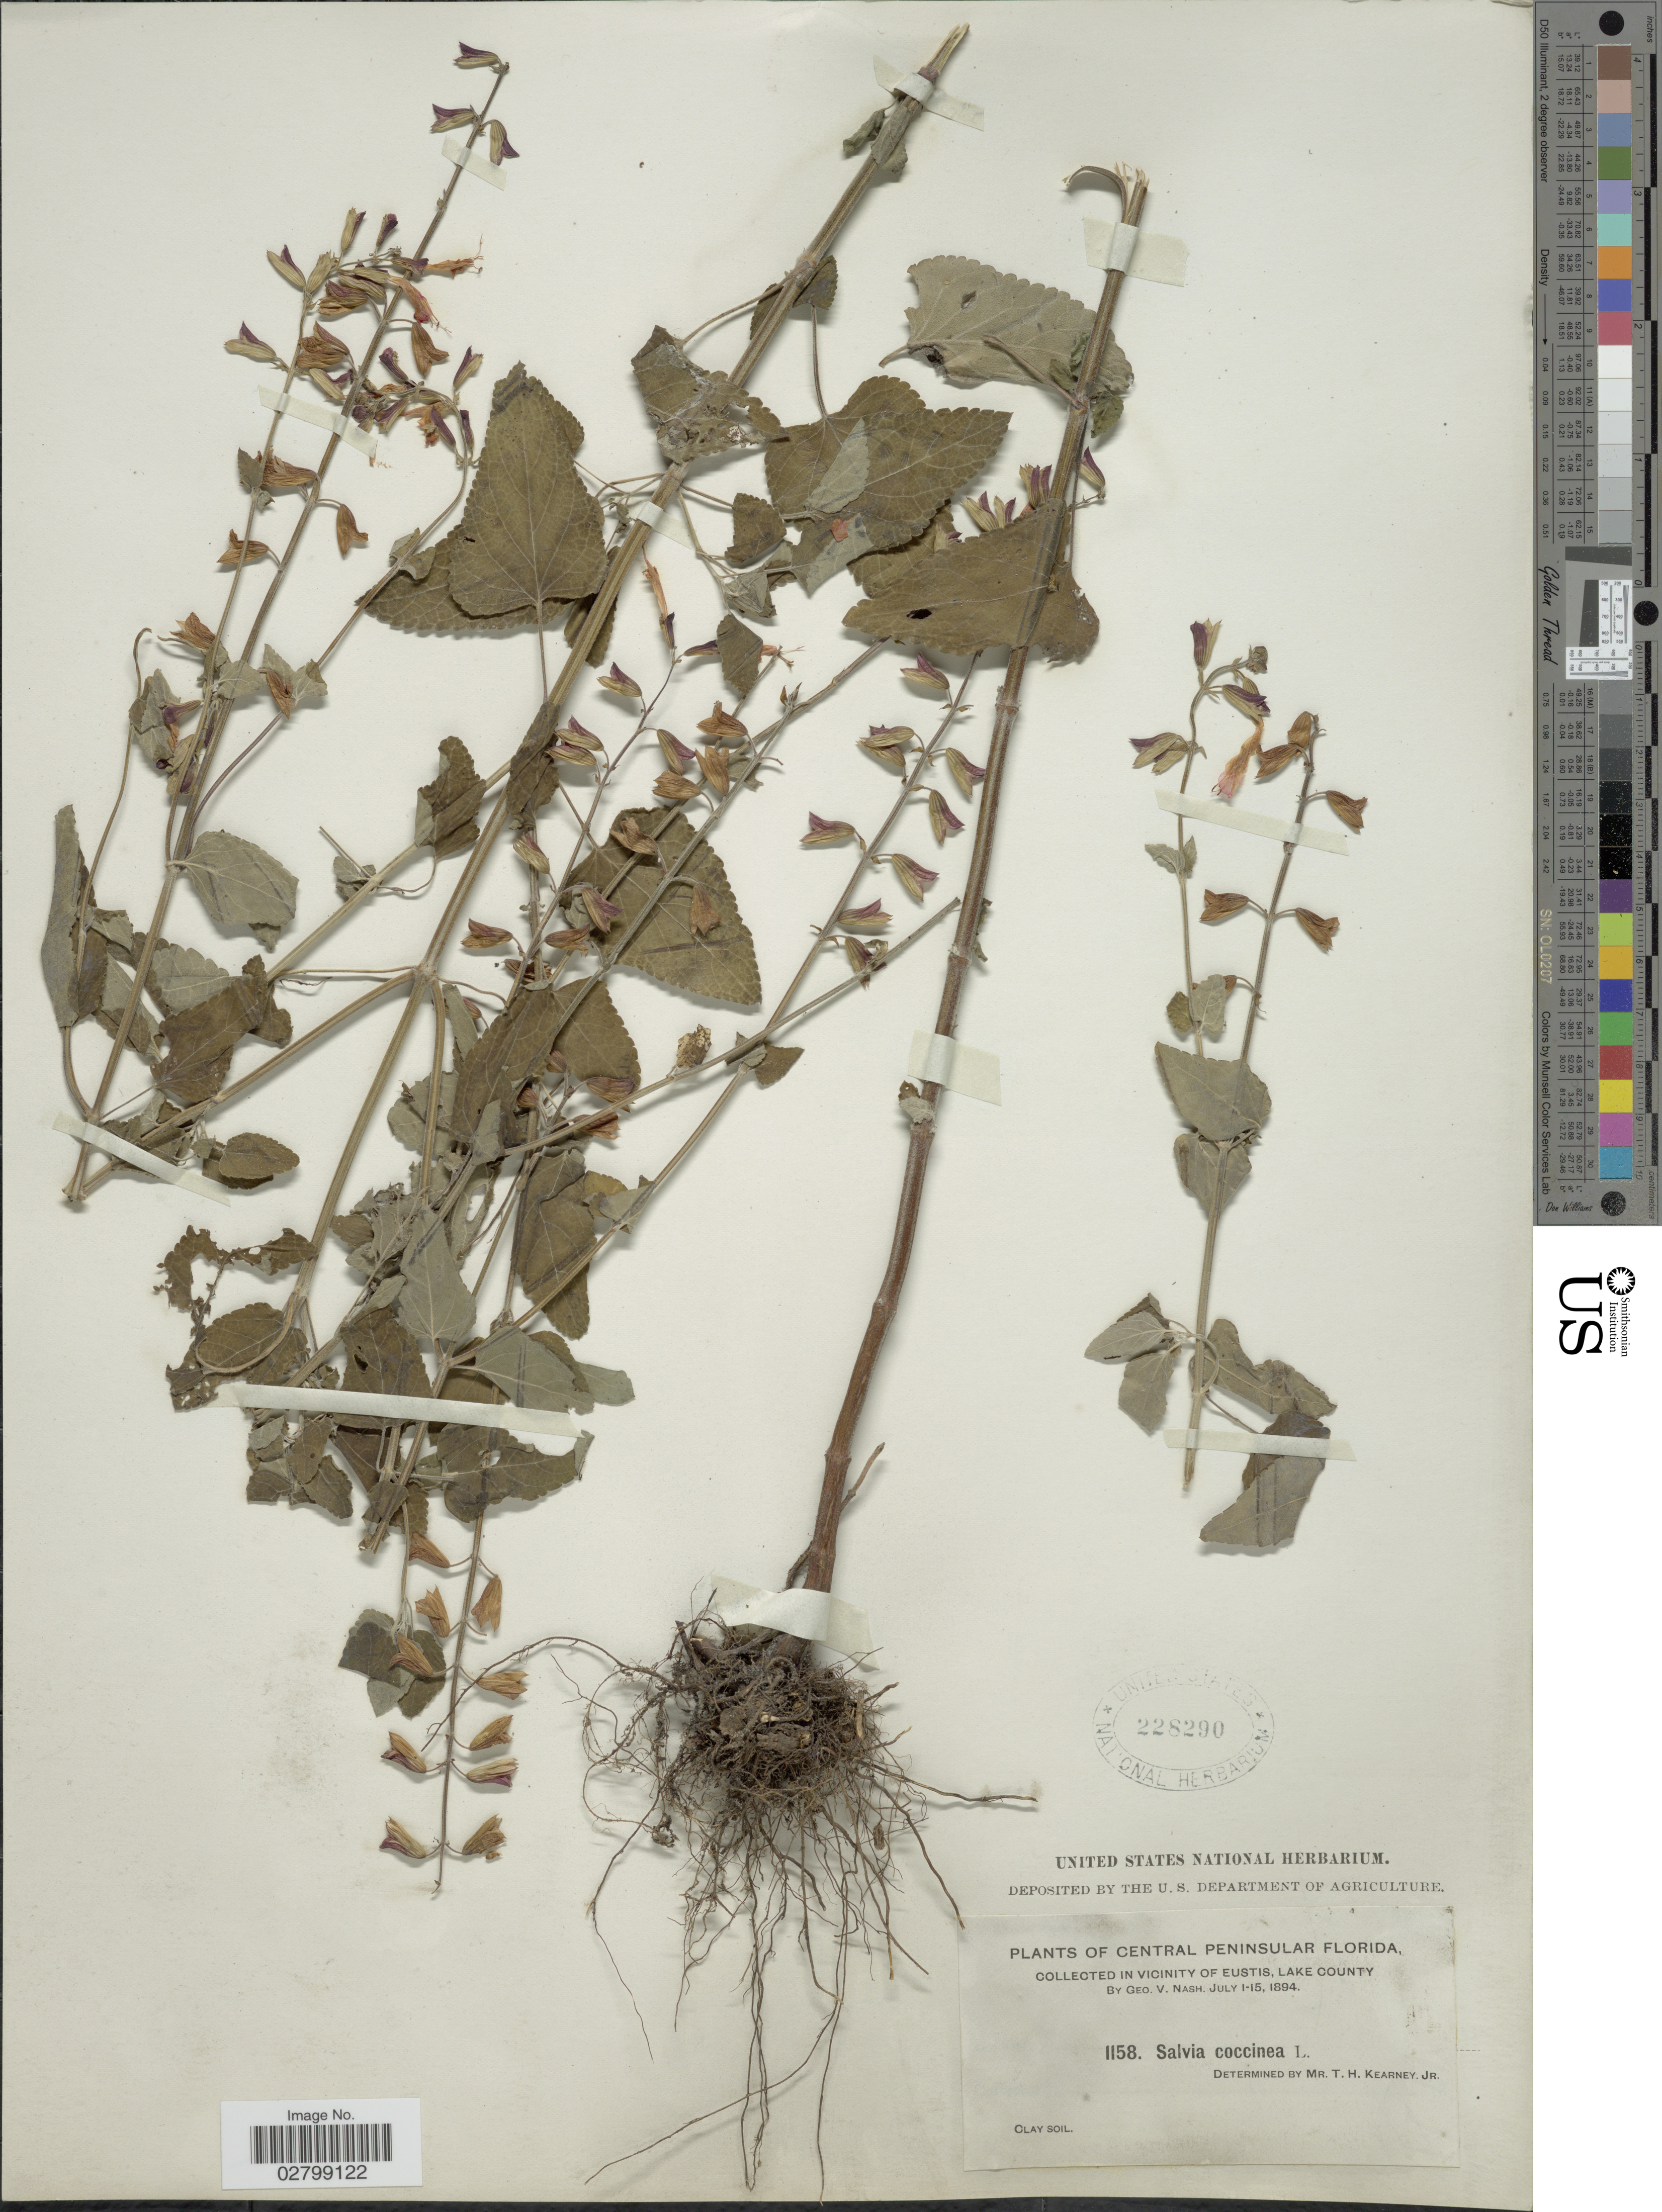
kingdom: Plantae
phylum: Tracheophyta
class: Magnoliopsida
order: Lamiales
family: Lamiaceae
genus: Salvia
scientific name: Salvia coccinea 'Naples Lavender'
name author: L. f. ex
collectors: G. V. Nash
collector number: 1158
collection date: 1894-07-01/1894-07-15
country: United States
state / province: Florida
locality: Central Peninsular Florida, in vicinity of Eustis, Lake County.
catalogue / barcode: US 228290